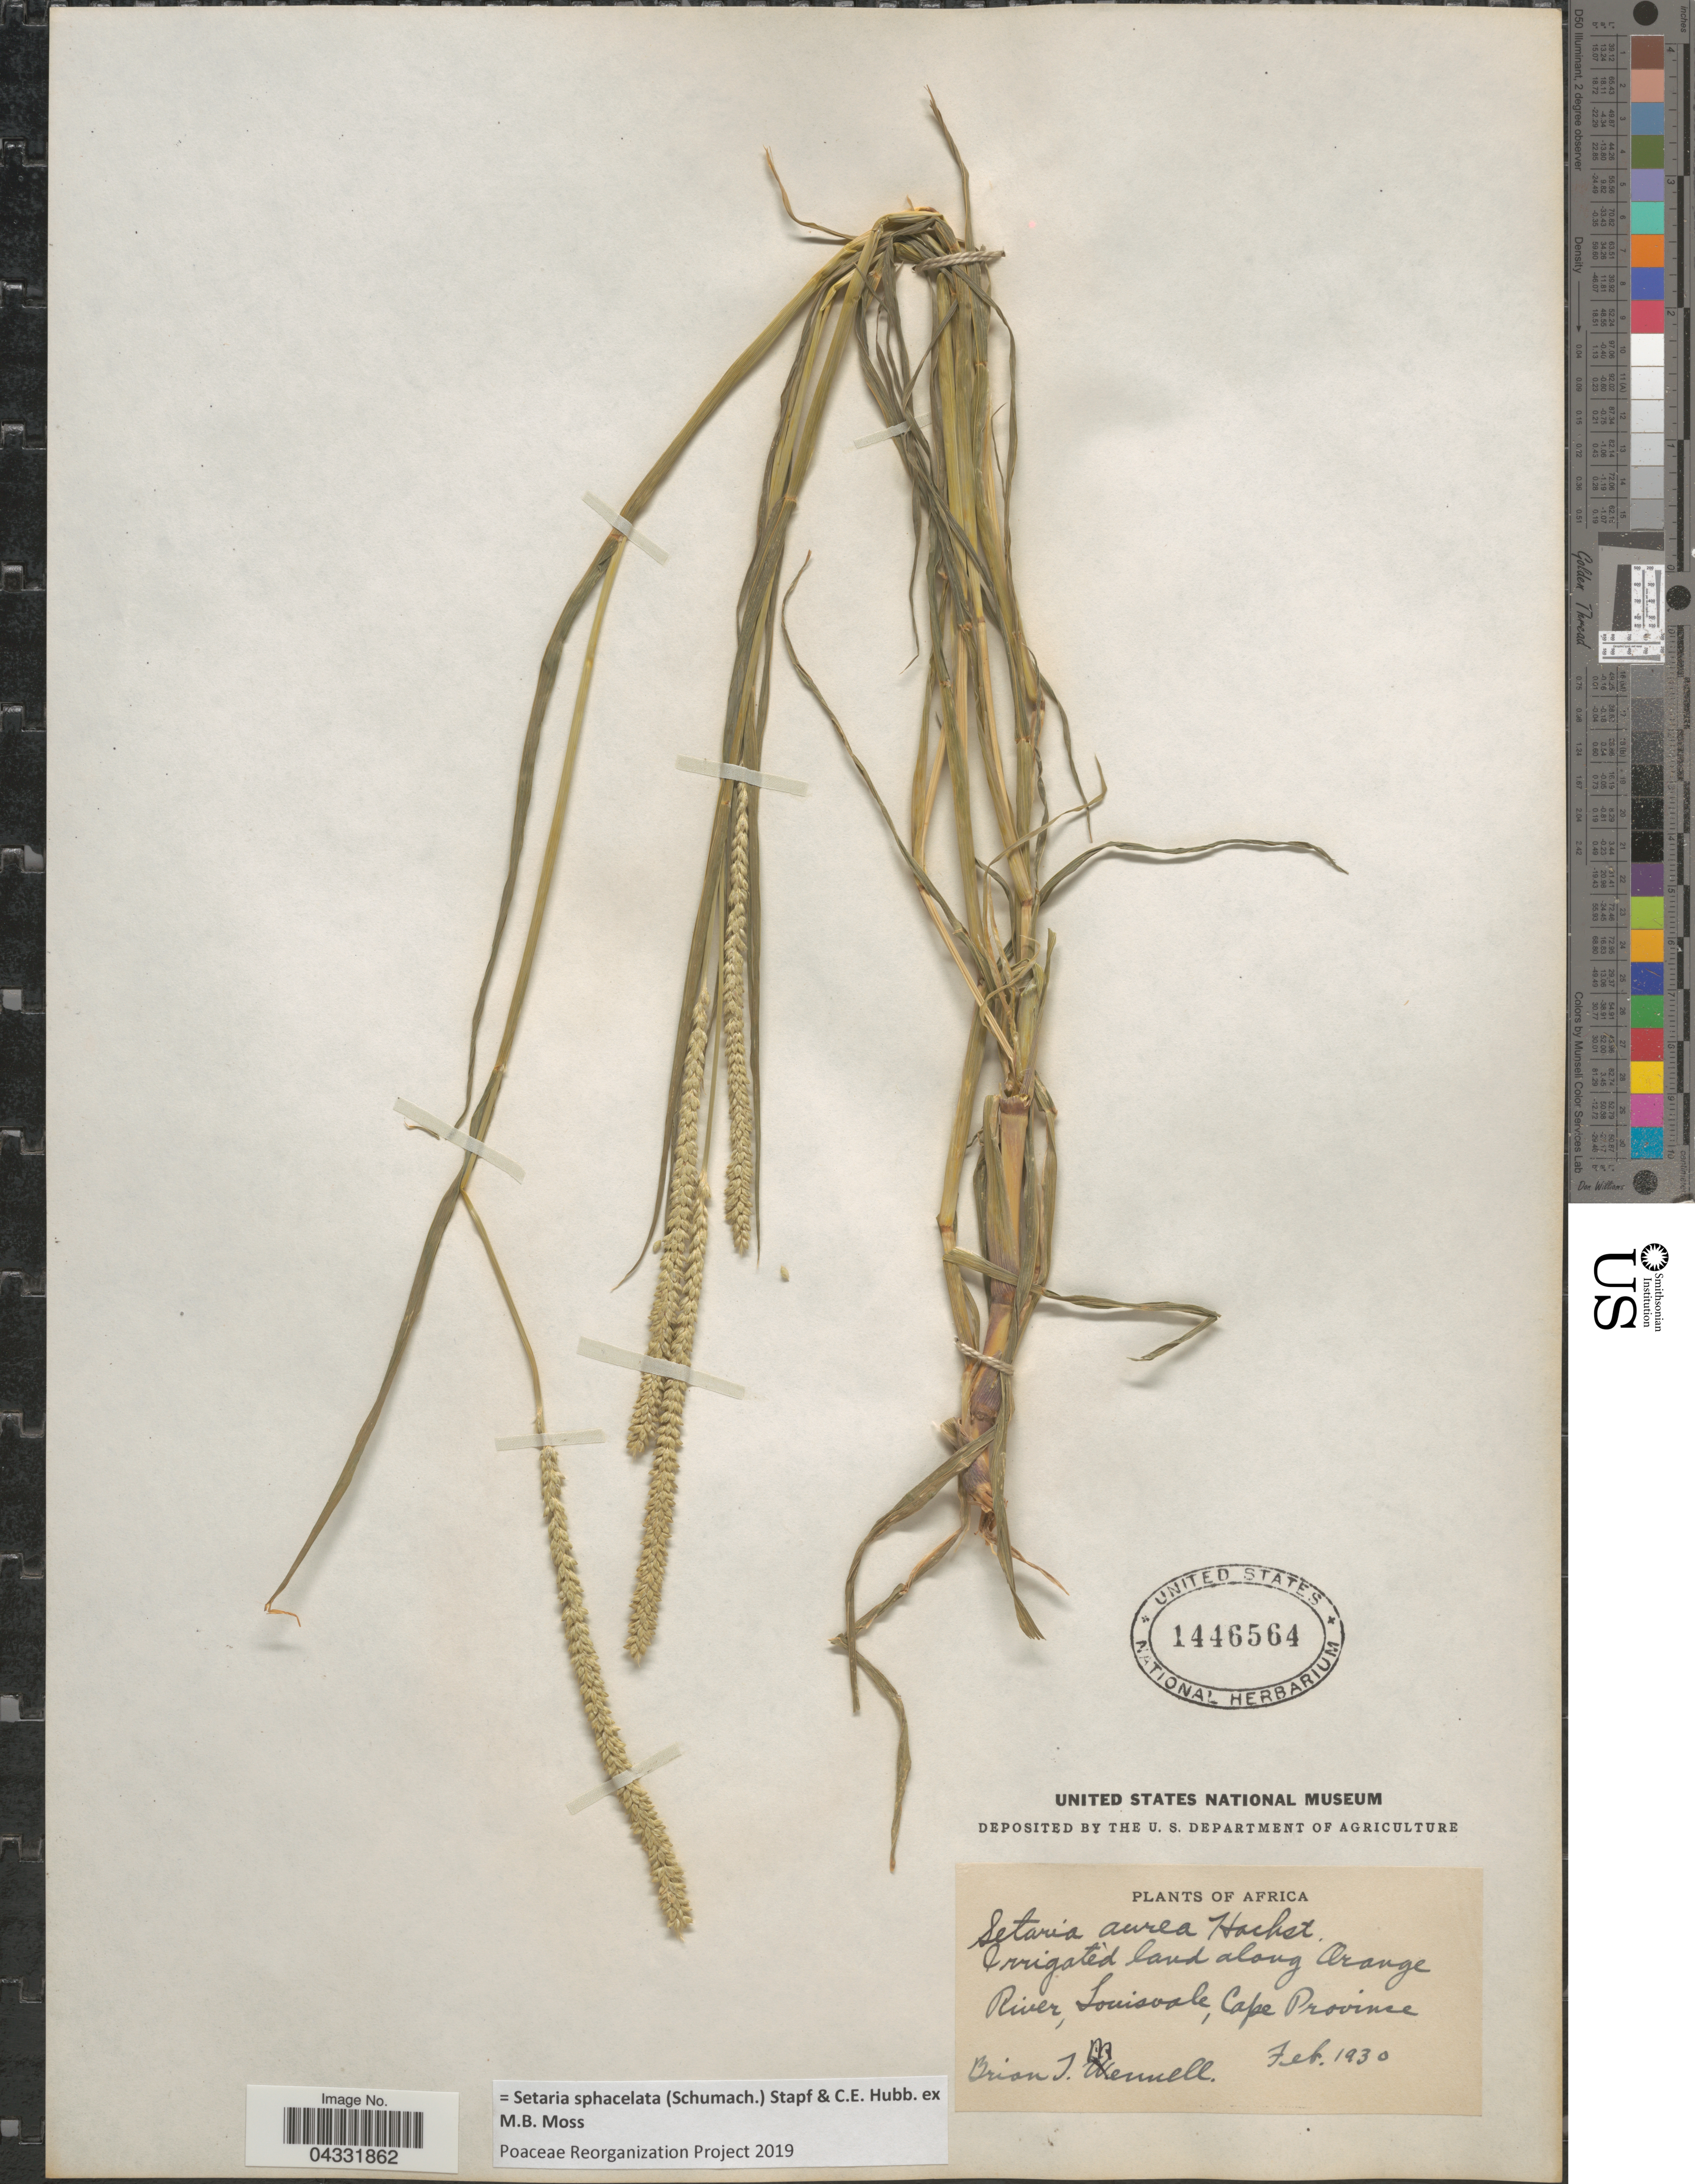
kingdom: Plantae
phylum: Tracheophyta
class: Liliopsida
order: Poales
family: Poaceae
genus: Setaria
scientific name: Setaria sphacelata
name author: (Schumach.) Stapf & Hubb. ex Moss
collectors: B. Mennell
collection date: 1930-02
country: South Africa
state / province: Northern Cape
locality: Irrigated land along Orange River, Louisvale.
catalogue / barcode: US 1446564